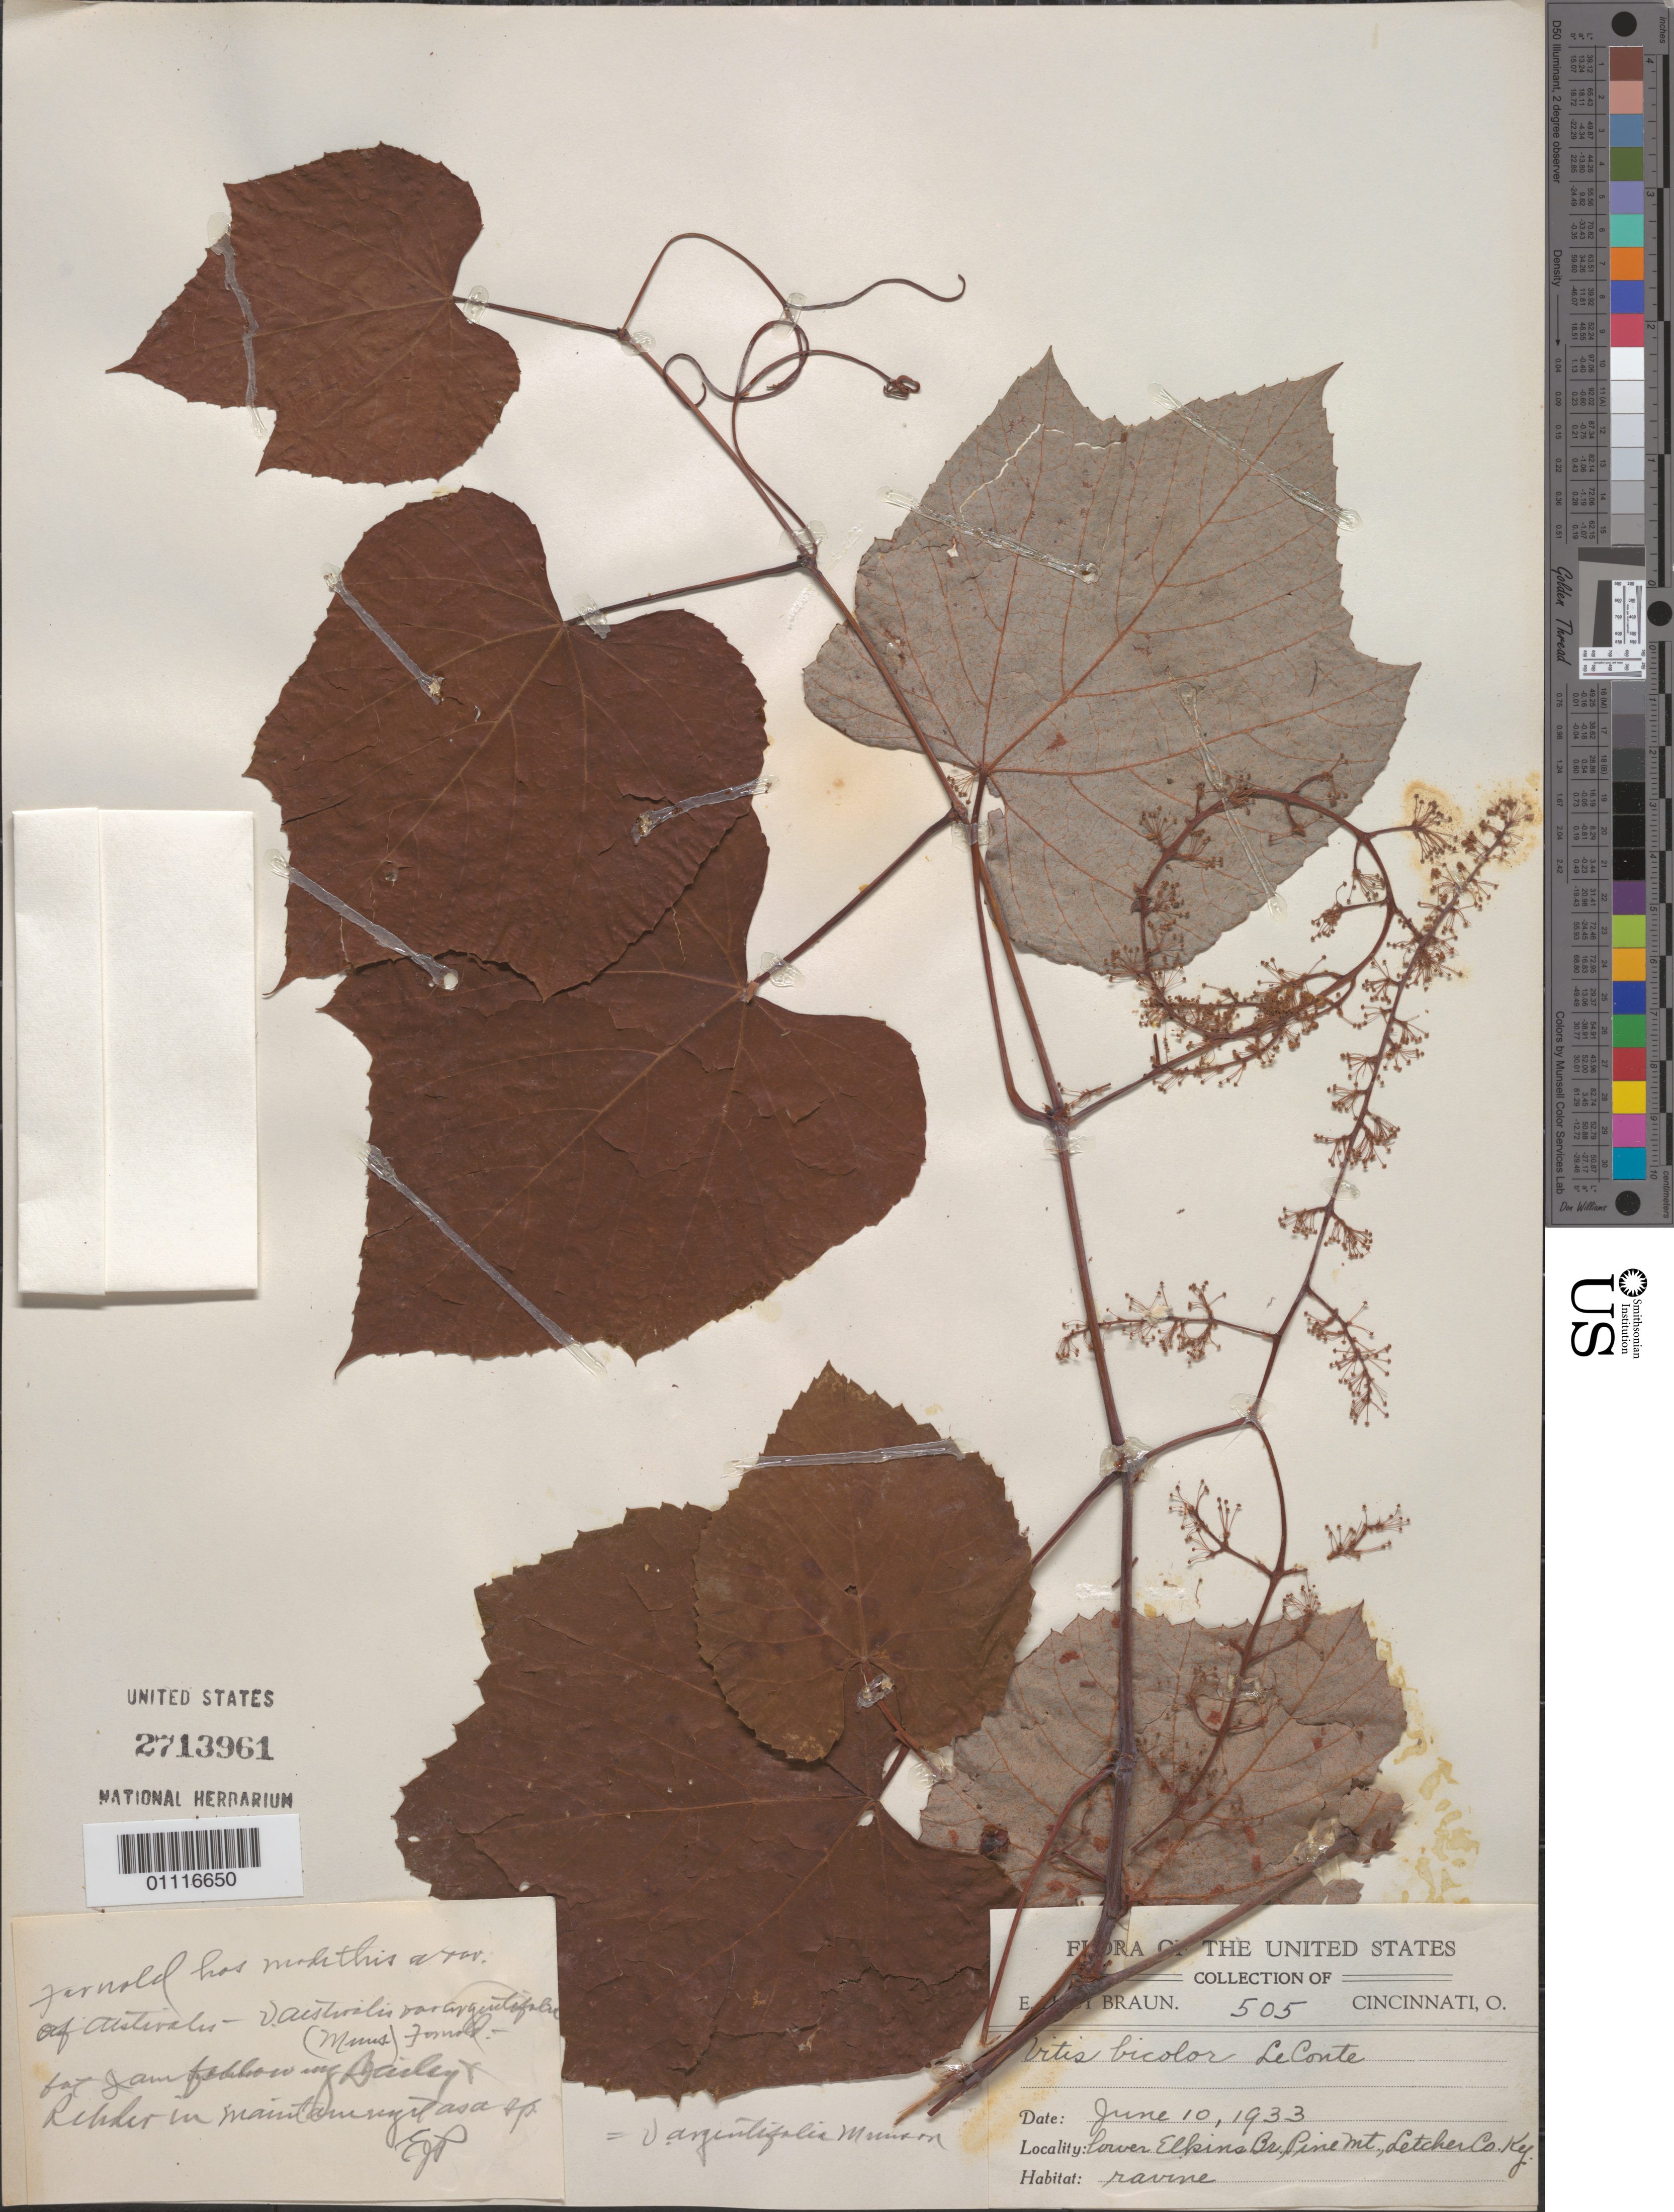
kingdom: Plantae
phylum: Tracheophyta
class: Magnoliopsida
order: Vitales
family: Vitaceae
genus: Vitis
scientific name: Vitis aestivalis var. argentifolia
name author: Michx.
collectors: E. L. Braun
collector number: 505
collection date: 1933-06-10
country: United States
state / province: Kentucky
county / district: Letcher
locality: Lower Elkins Br. Pine Mt.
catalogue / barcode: US 2713961